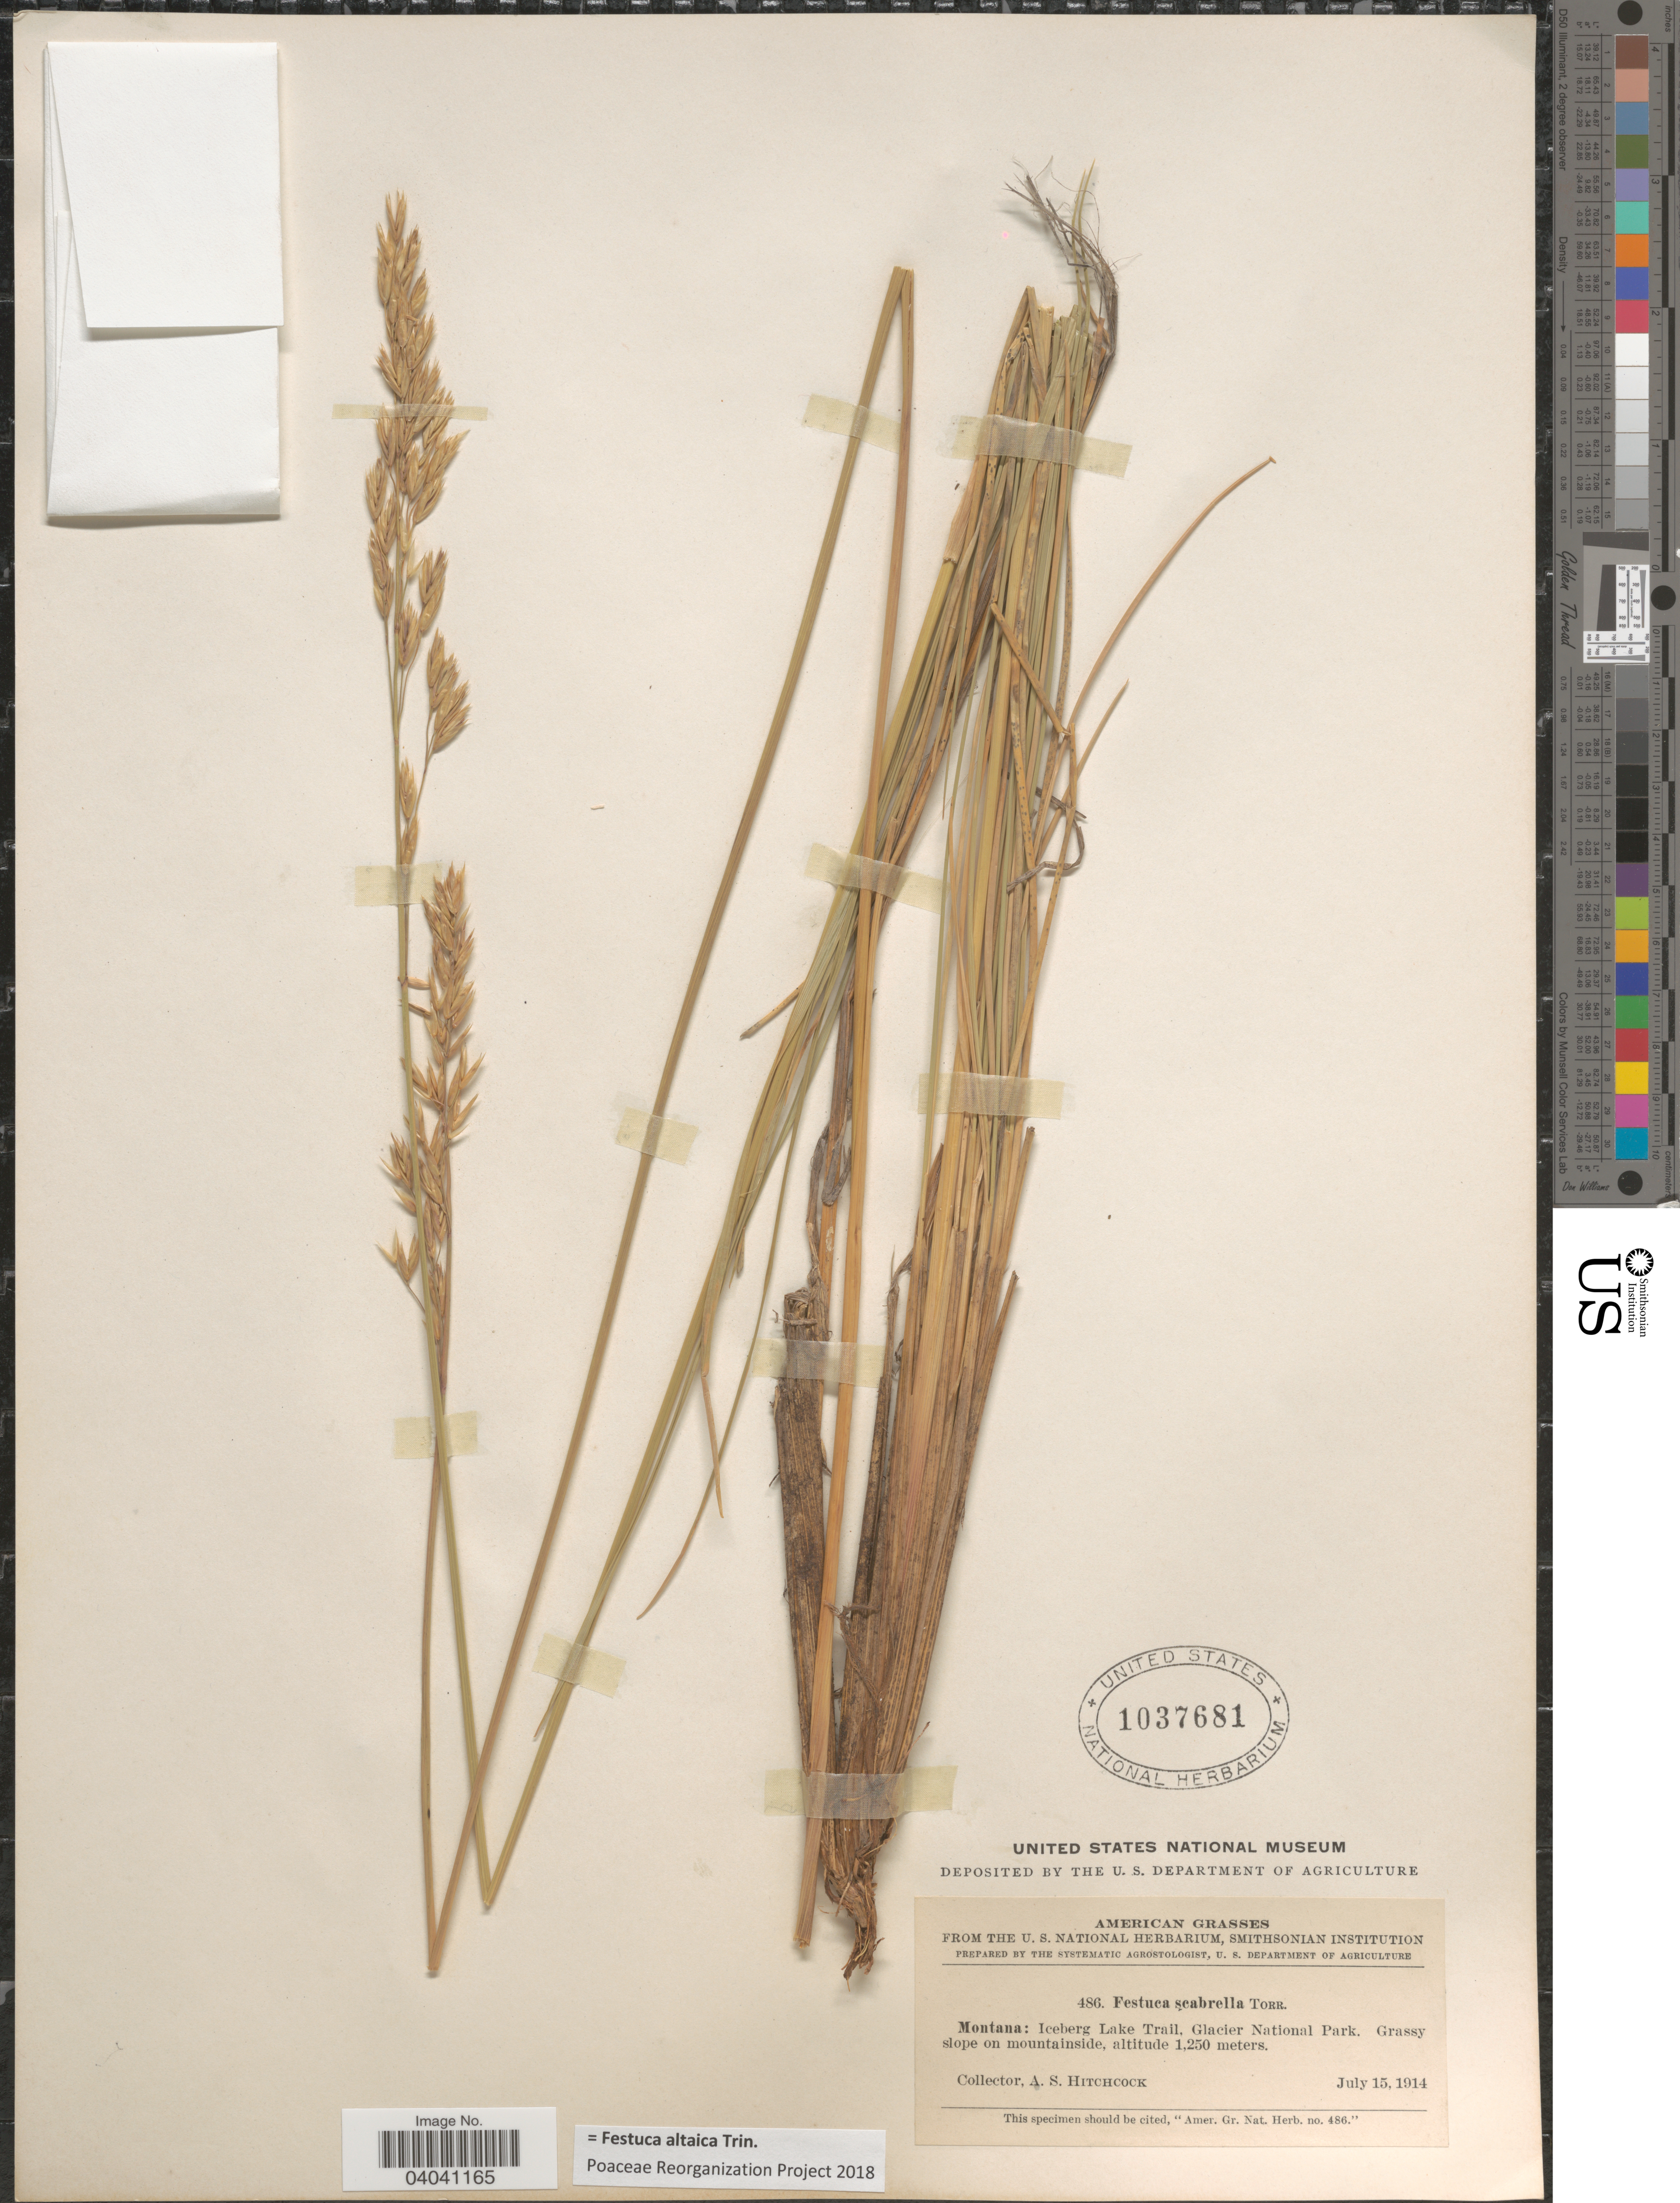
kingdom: Plantae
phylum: Tracheophyta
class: Liliopsida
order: Poales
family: Poaceae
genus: Festuca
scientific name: Festuca altaica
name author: Trin.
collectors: A. S. Hitchcock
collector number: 486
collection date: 1914-07-15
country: United States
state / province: Montana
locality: American. Iceberg Lake Trail, Glacier National Park. Grassy slope on mountainside.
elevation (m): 1250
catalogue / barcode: US 1037681